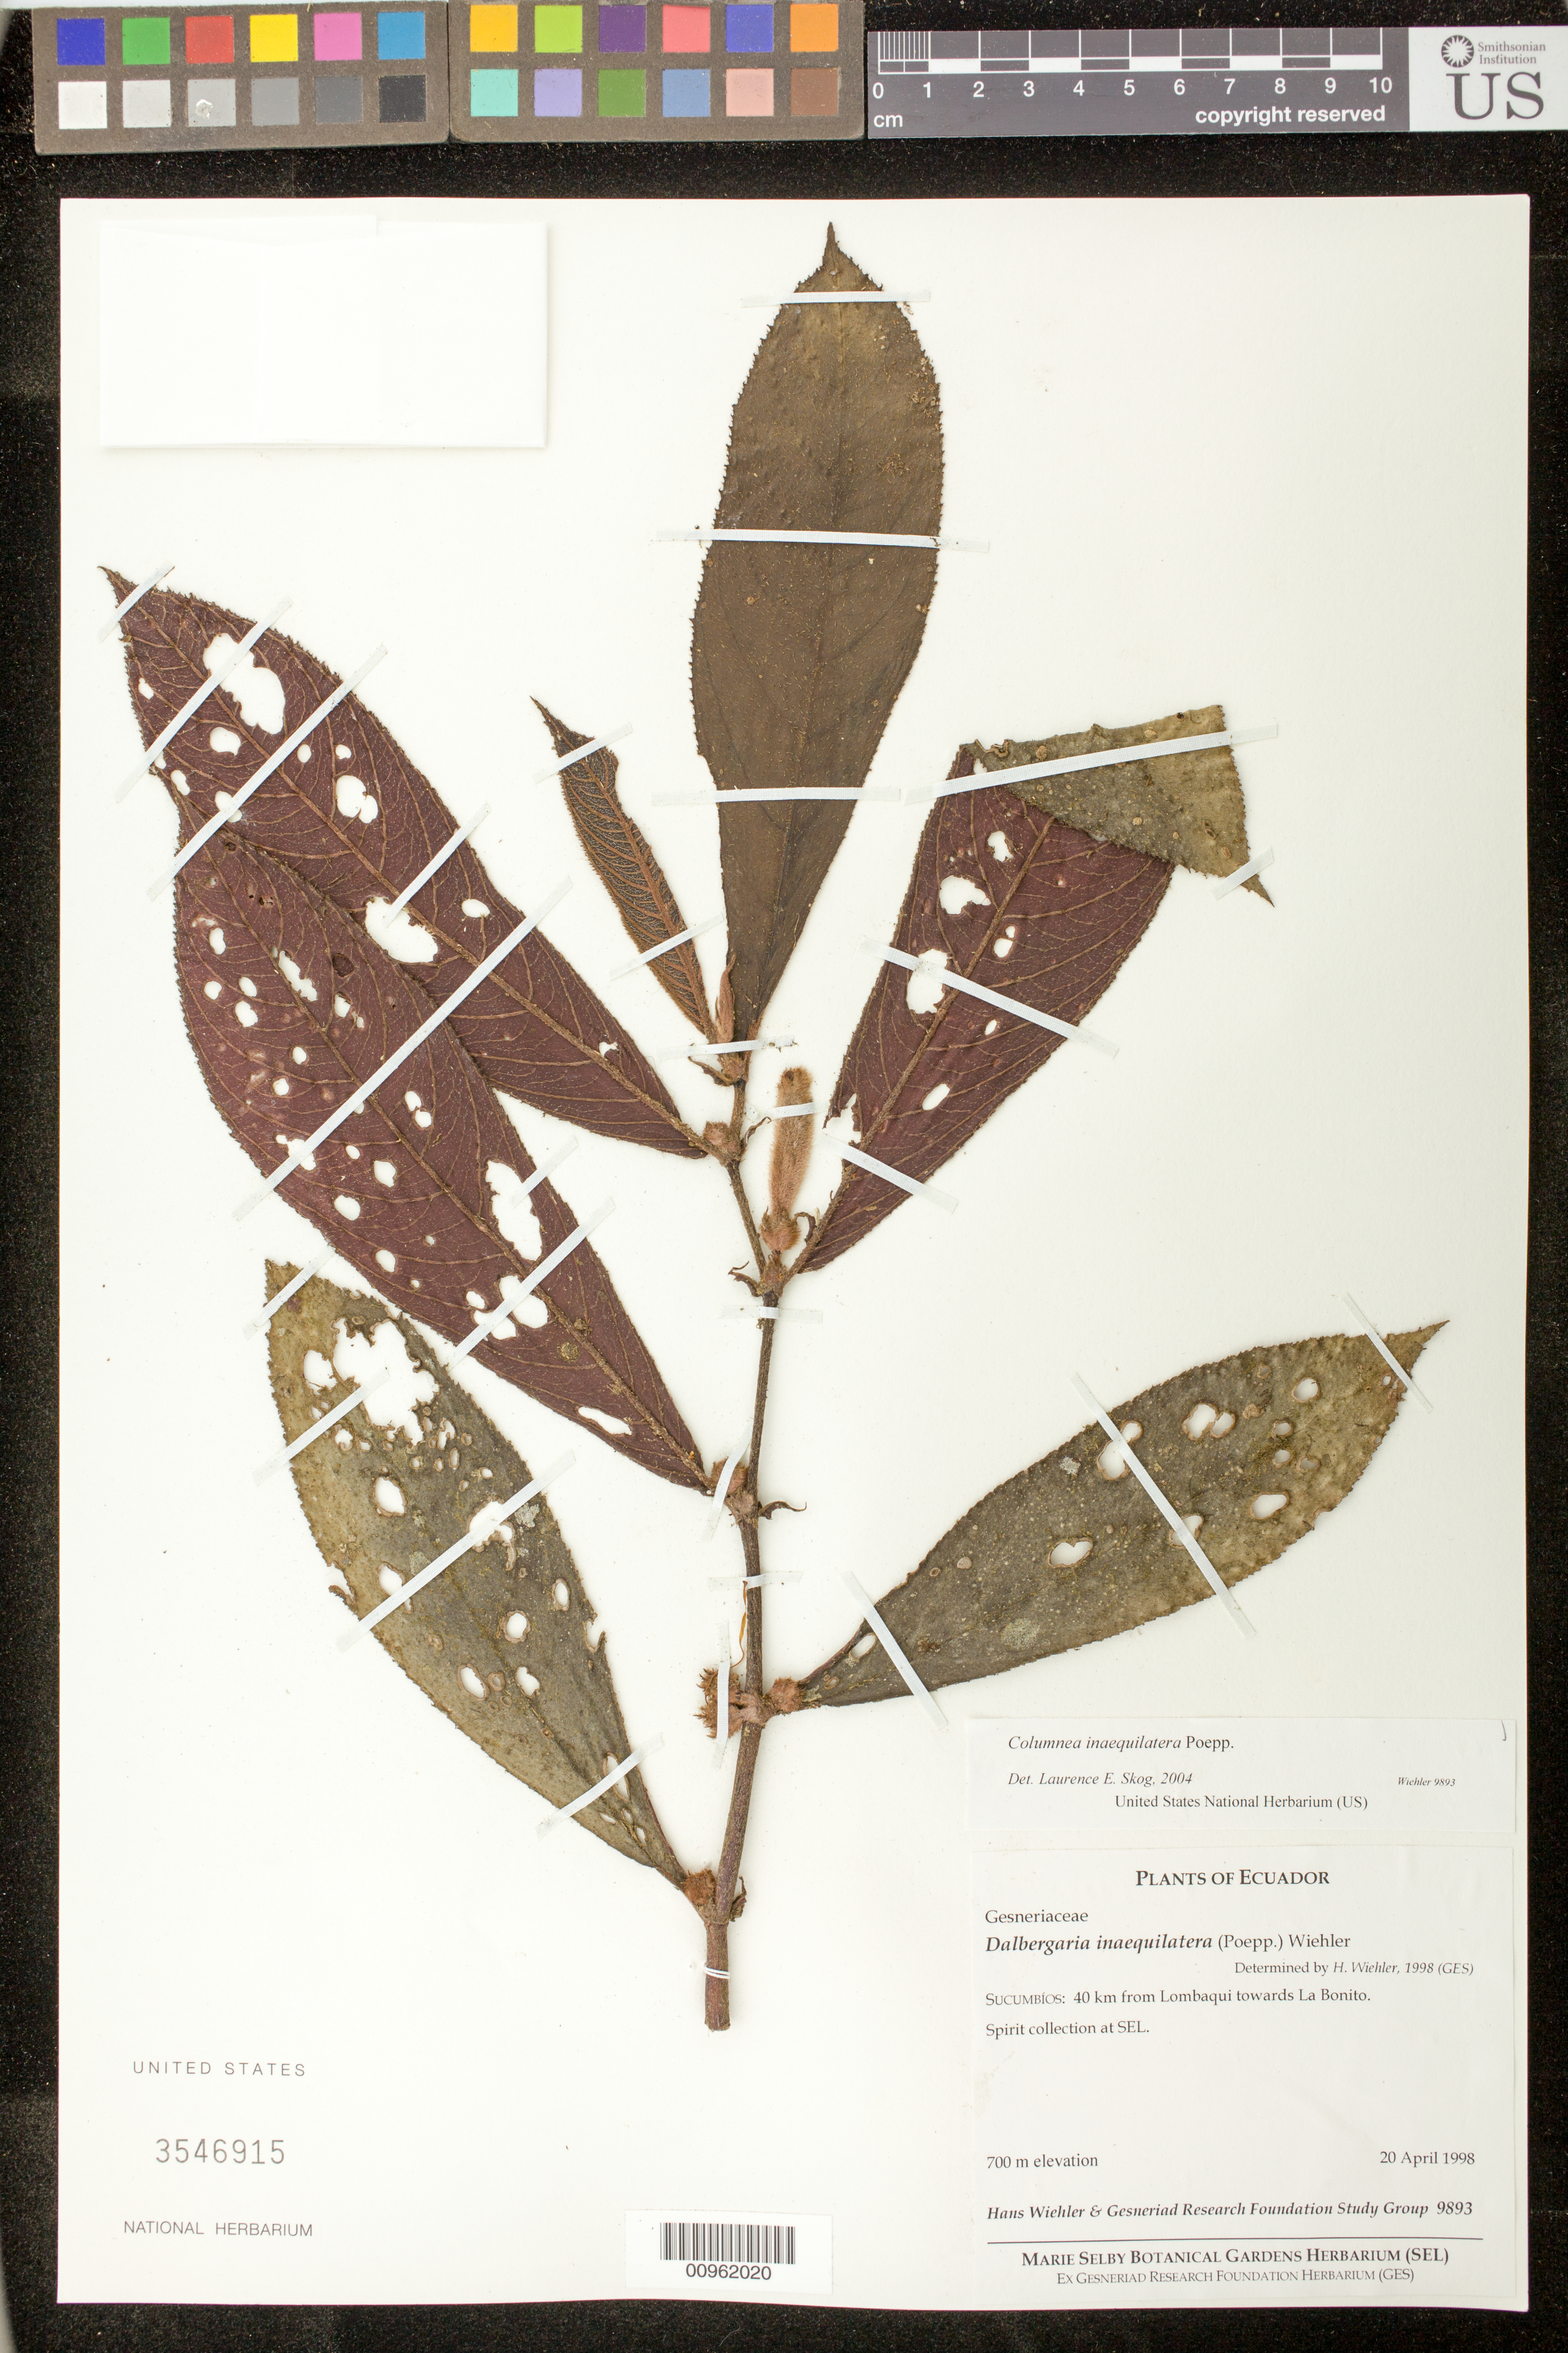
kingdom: Plantae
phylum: Tracheophyta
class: Magnoliopsida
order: Lamiales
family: Gesneriaceae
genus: Columnea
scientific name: Columnea inaequilatera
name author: Poepp.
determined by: Skog, Laurence E.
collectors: H. J. Wiehler & GRF Study Group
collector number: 9893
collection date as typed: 20 Apr 1998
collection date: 1998-04-20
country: Ecuador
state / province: Sucumbíos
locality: Sucumbios: 40 km from Lombaqui towards La Bonito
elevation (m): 700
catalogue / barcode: US 3546915